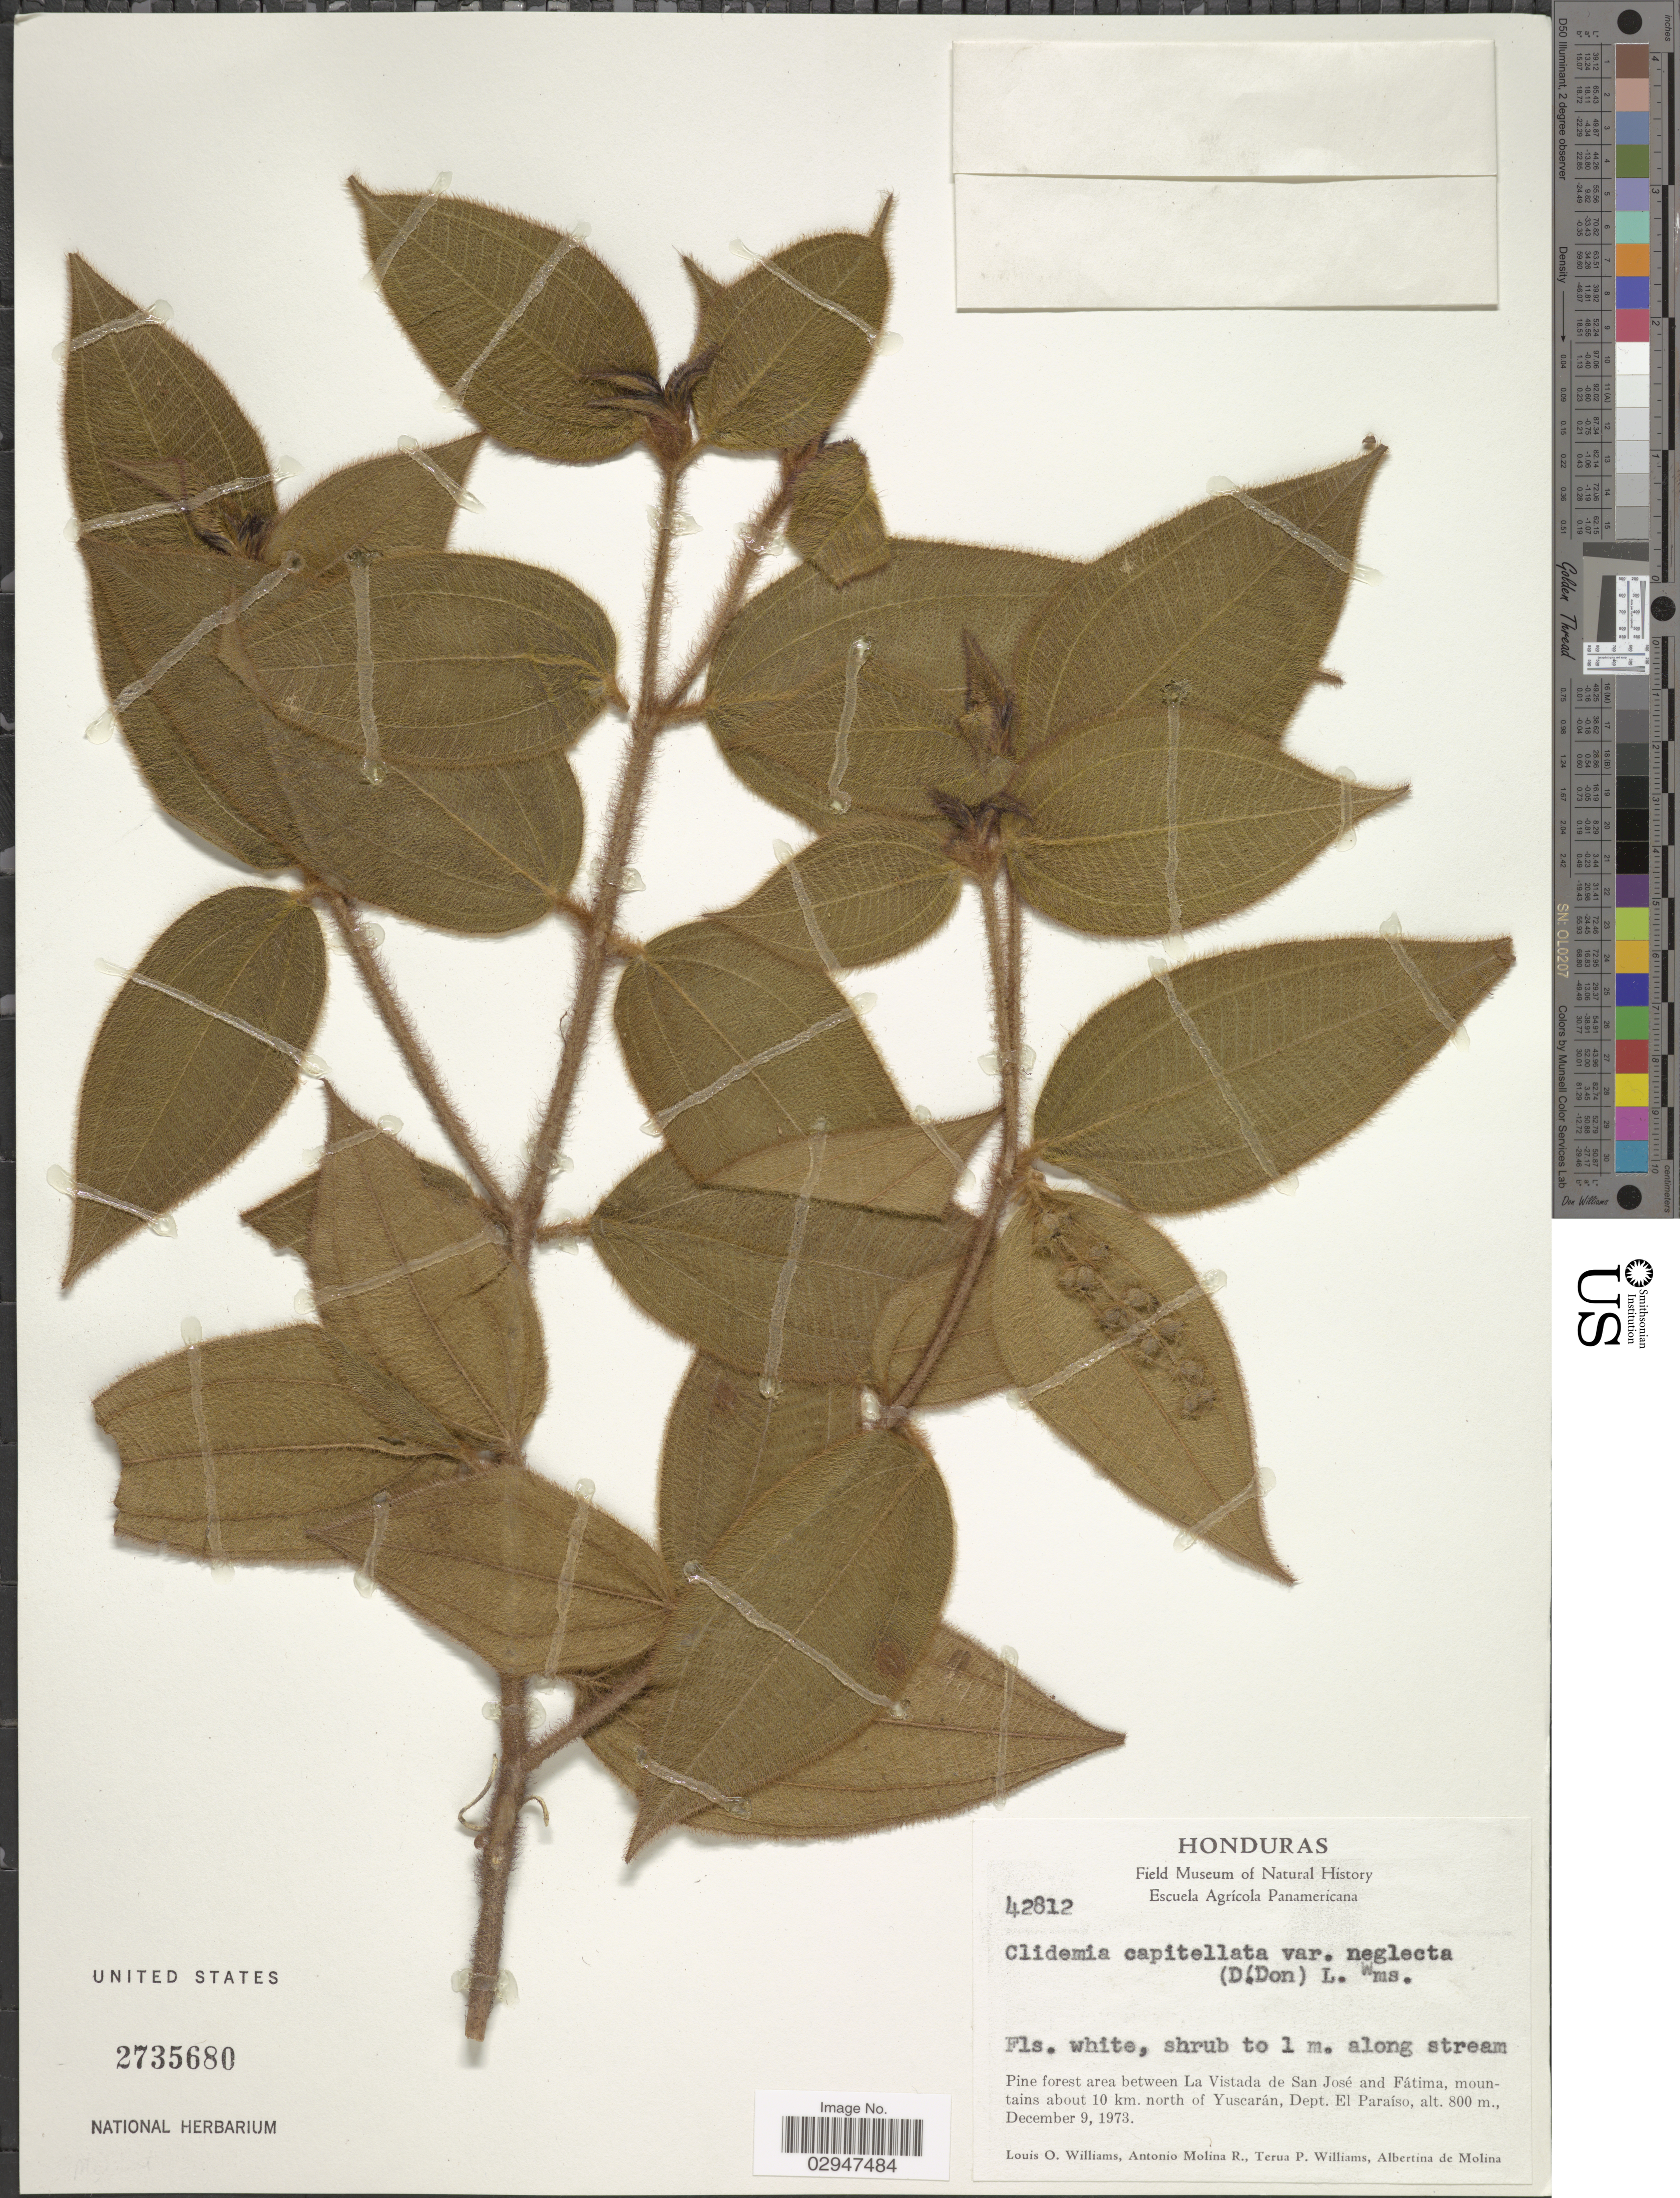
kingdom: Plantae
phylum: Tracheophyta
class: Magnoliopsida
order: Myrtales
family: Melastomataceae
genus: Clidemia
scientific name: Clidemia capitellata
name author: (Bonpl.) D. Don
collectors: L. O. Williams, A. Molina R., T. Williams & A. R. Molina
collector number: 42812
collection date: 1973-12-09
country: Honduras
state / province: El Paraíso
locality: Pine forest area between La Vistada de San José and Fátima, mountains about 10 km. north of Yuscarán, Dept. El Paraíso.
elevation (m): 800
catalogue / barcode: US 2735680